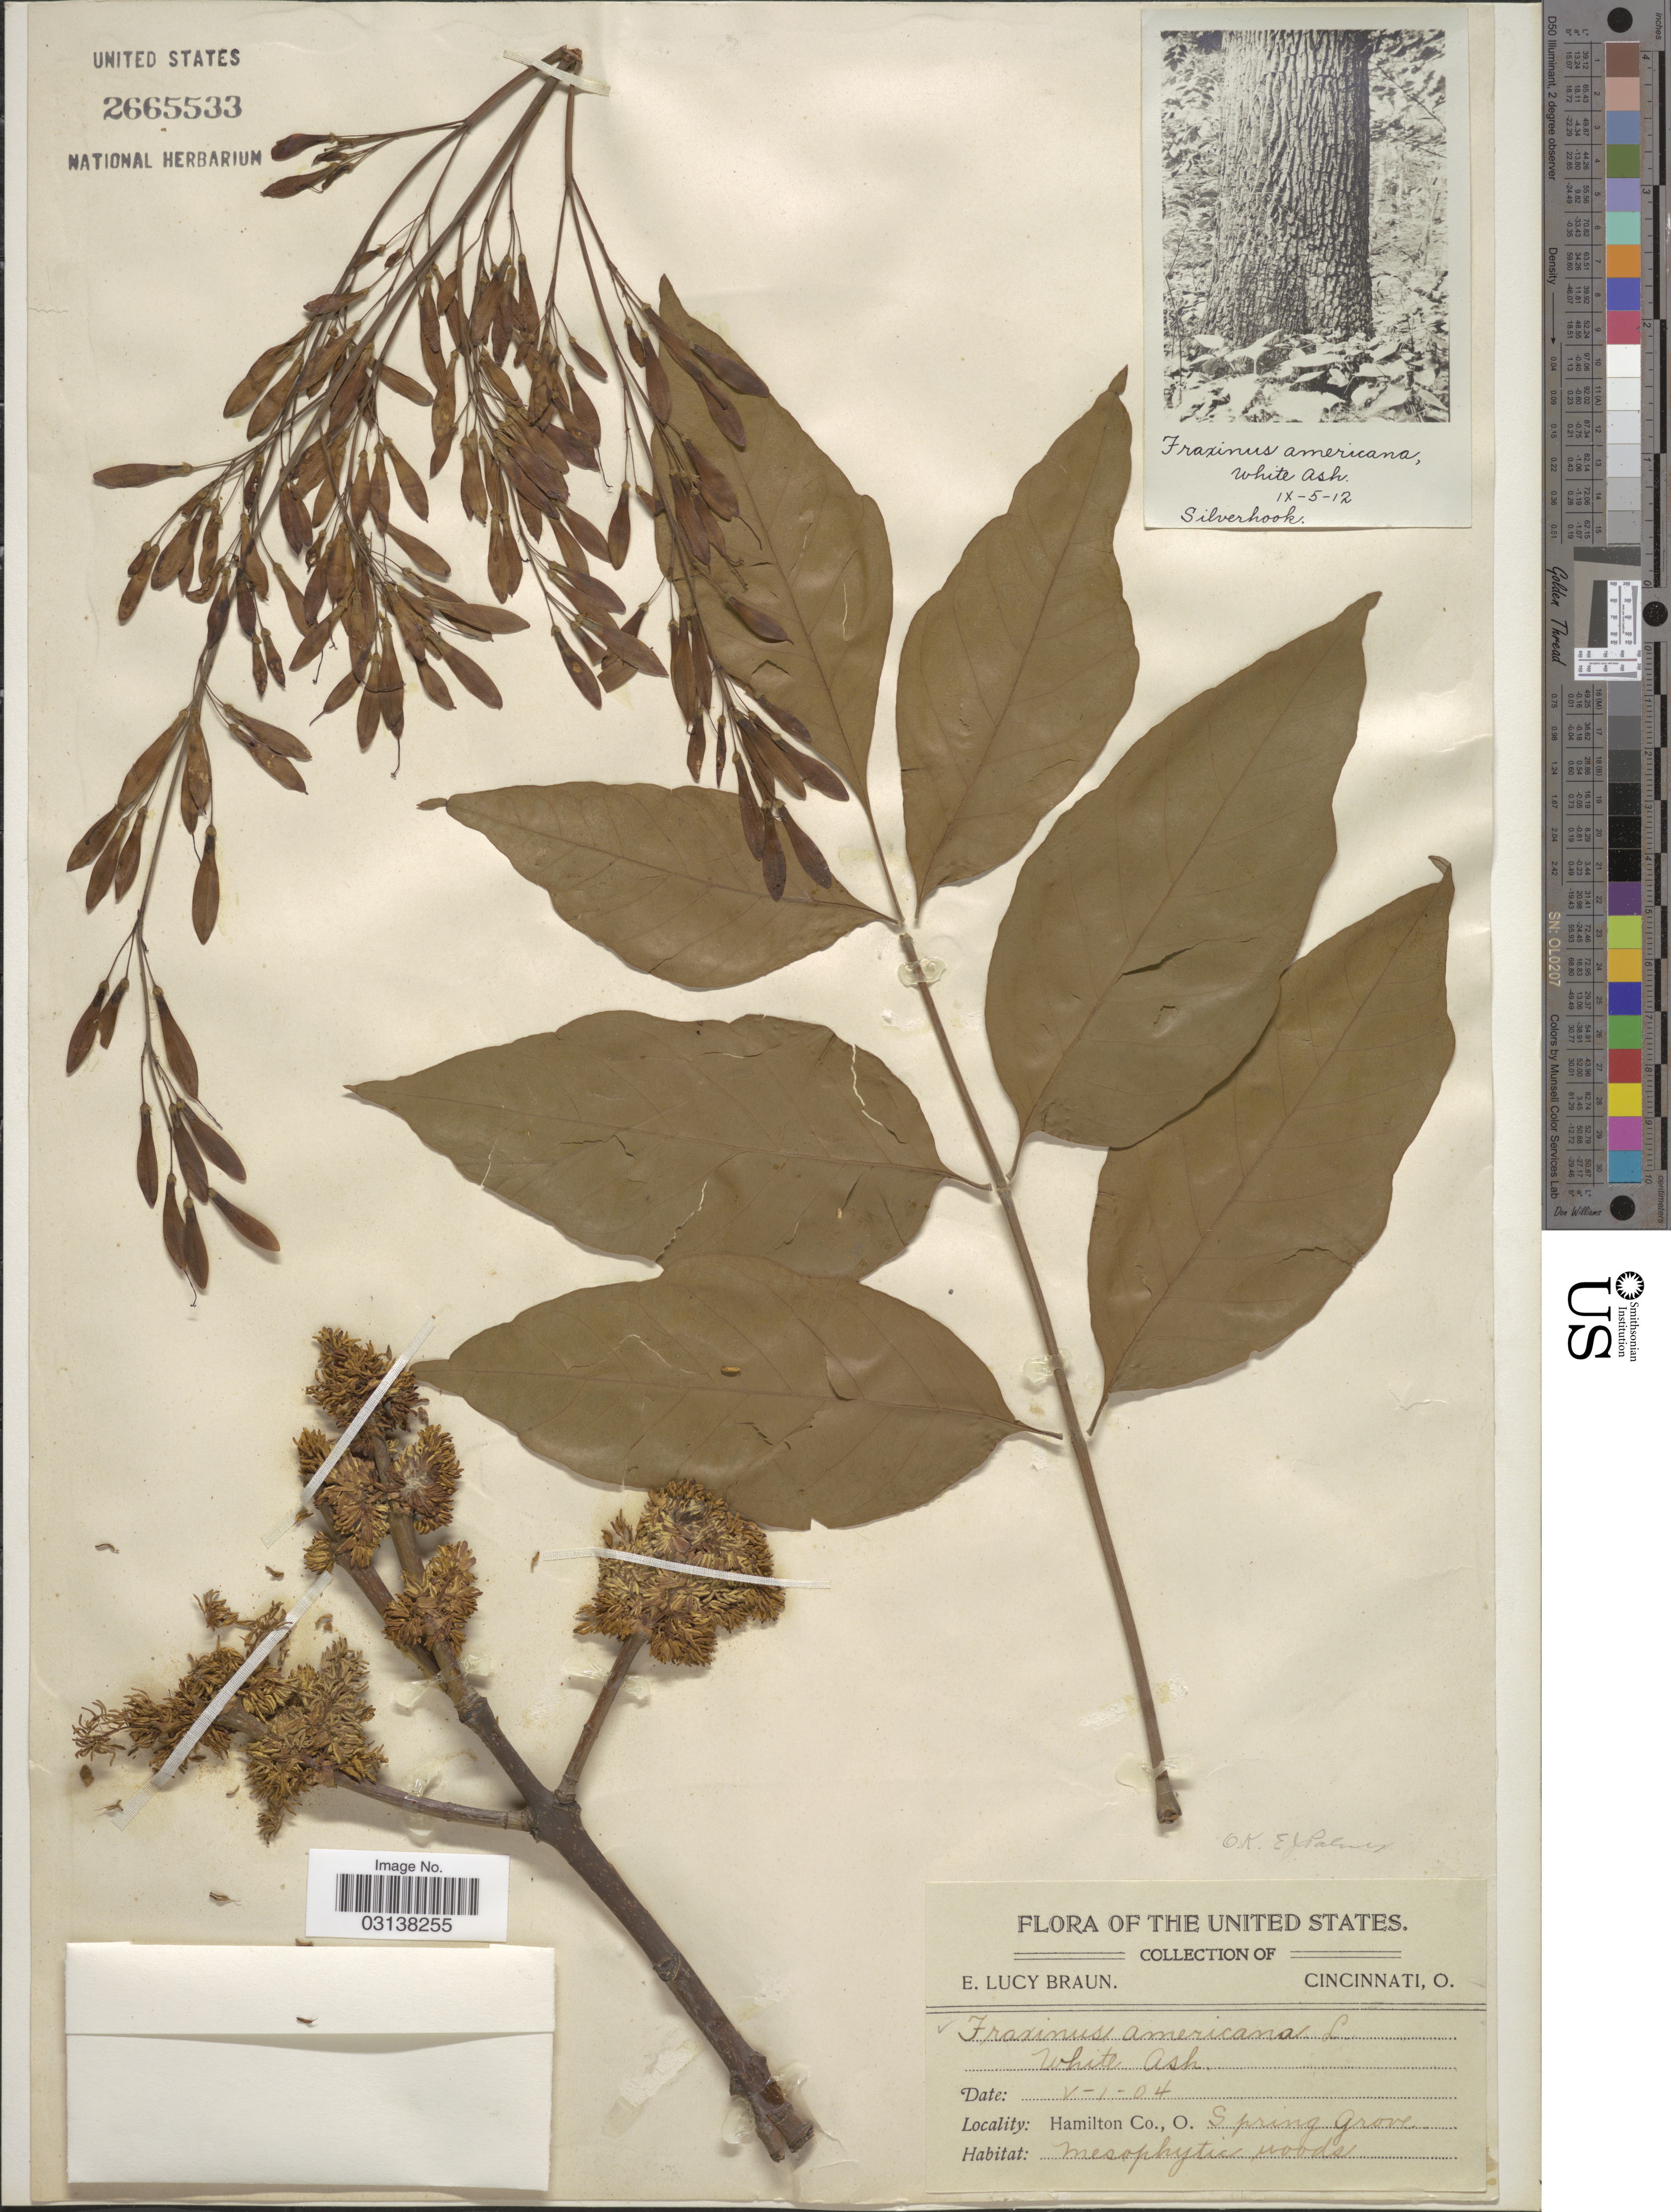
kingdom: Plantae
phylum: Tracheophyta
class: Magnoliopsida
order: Lamiales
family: Oleaceae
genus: Fraxinus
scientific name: Fraxinus americana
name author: L.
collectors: E. Braun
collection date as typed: Transcribed d/m/y: 1/5/4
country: United States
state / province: Ohio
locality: Hamilton Co., Spring Grove.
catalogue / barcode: US 2665533